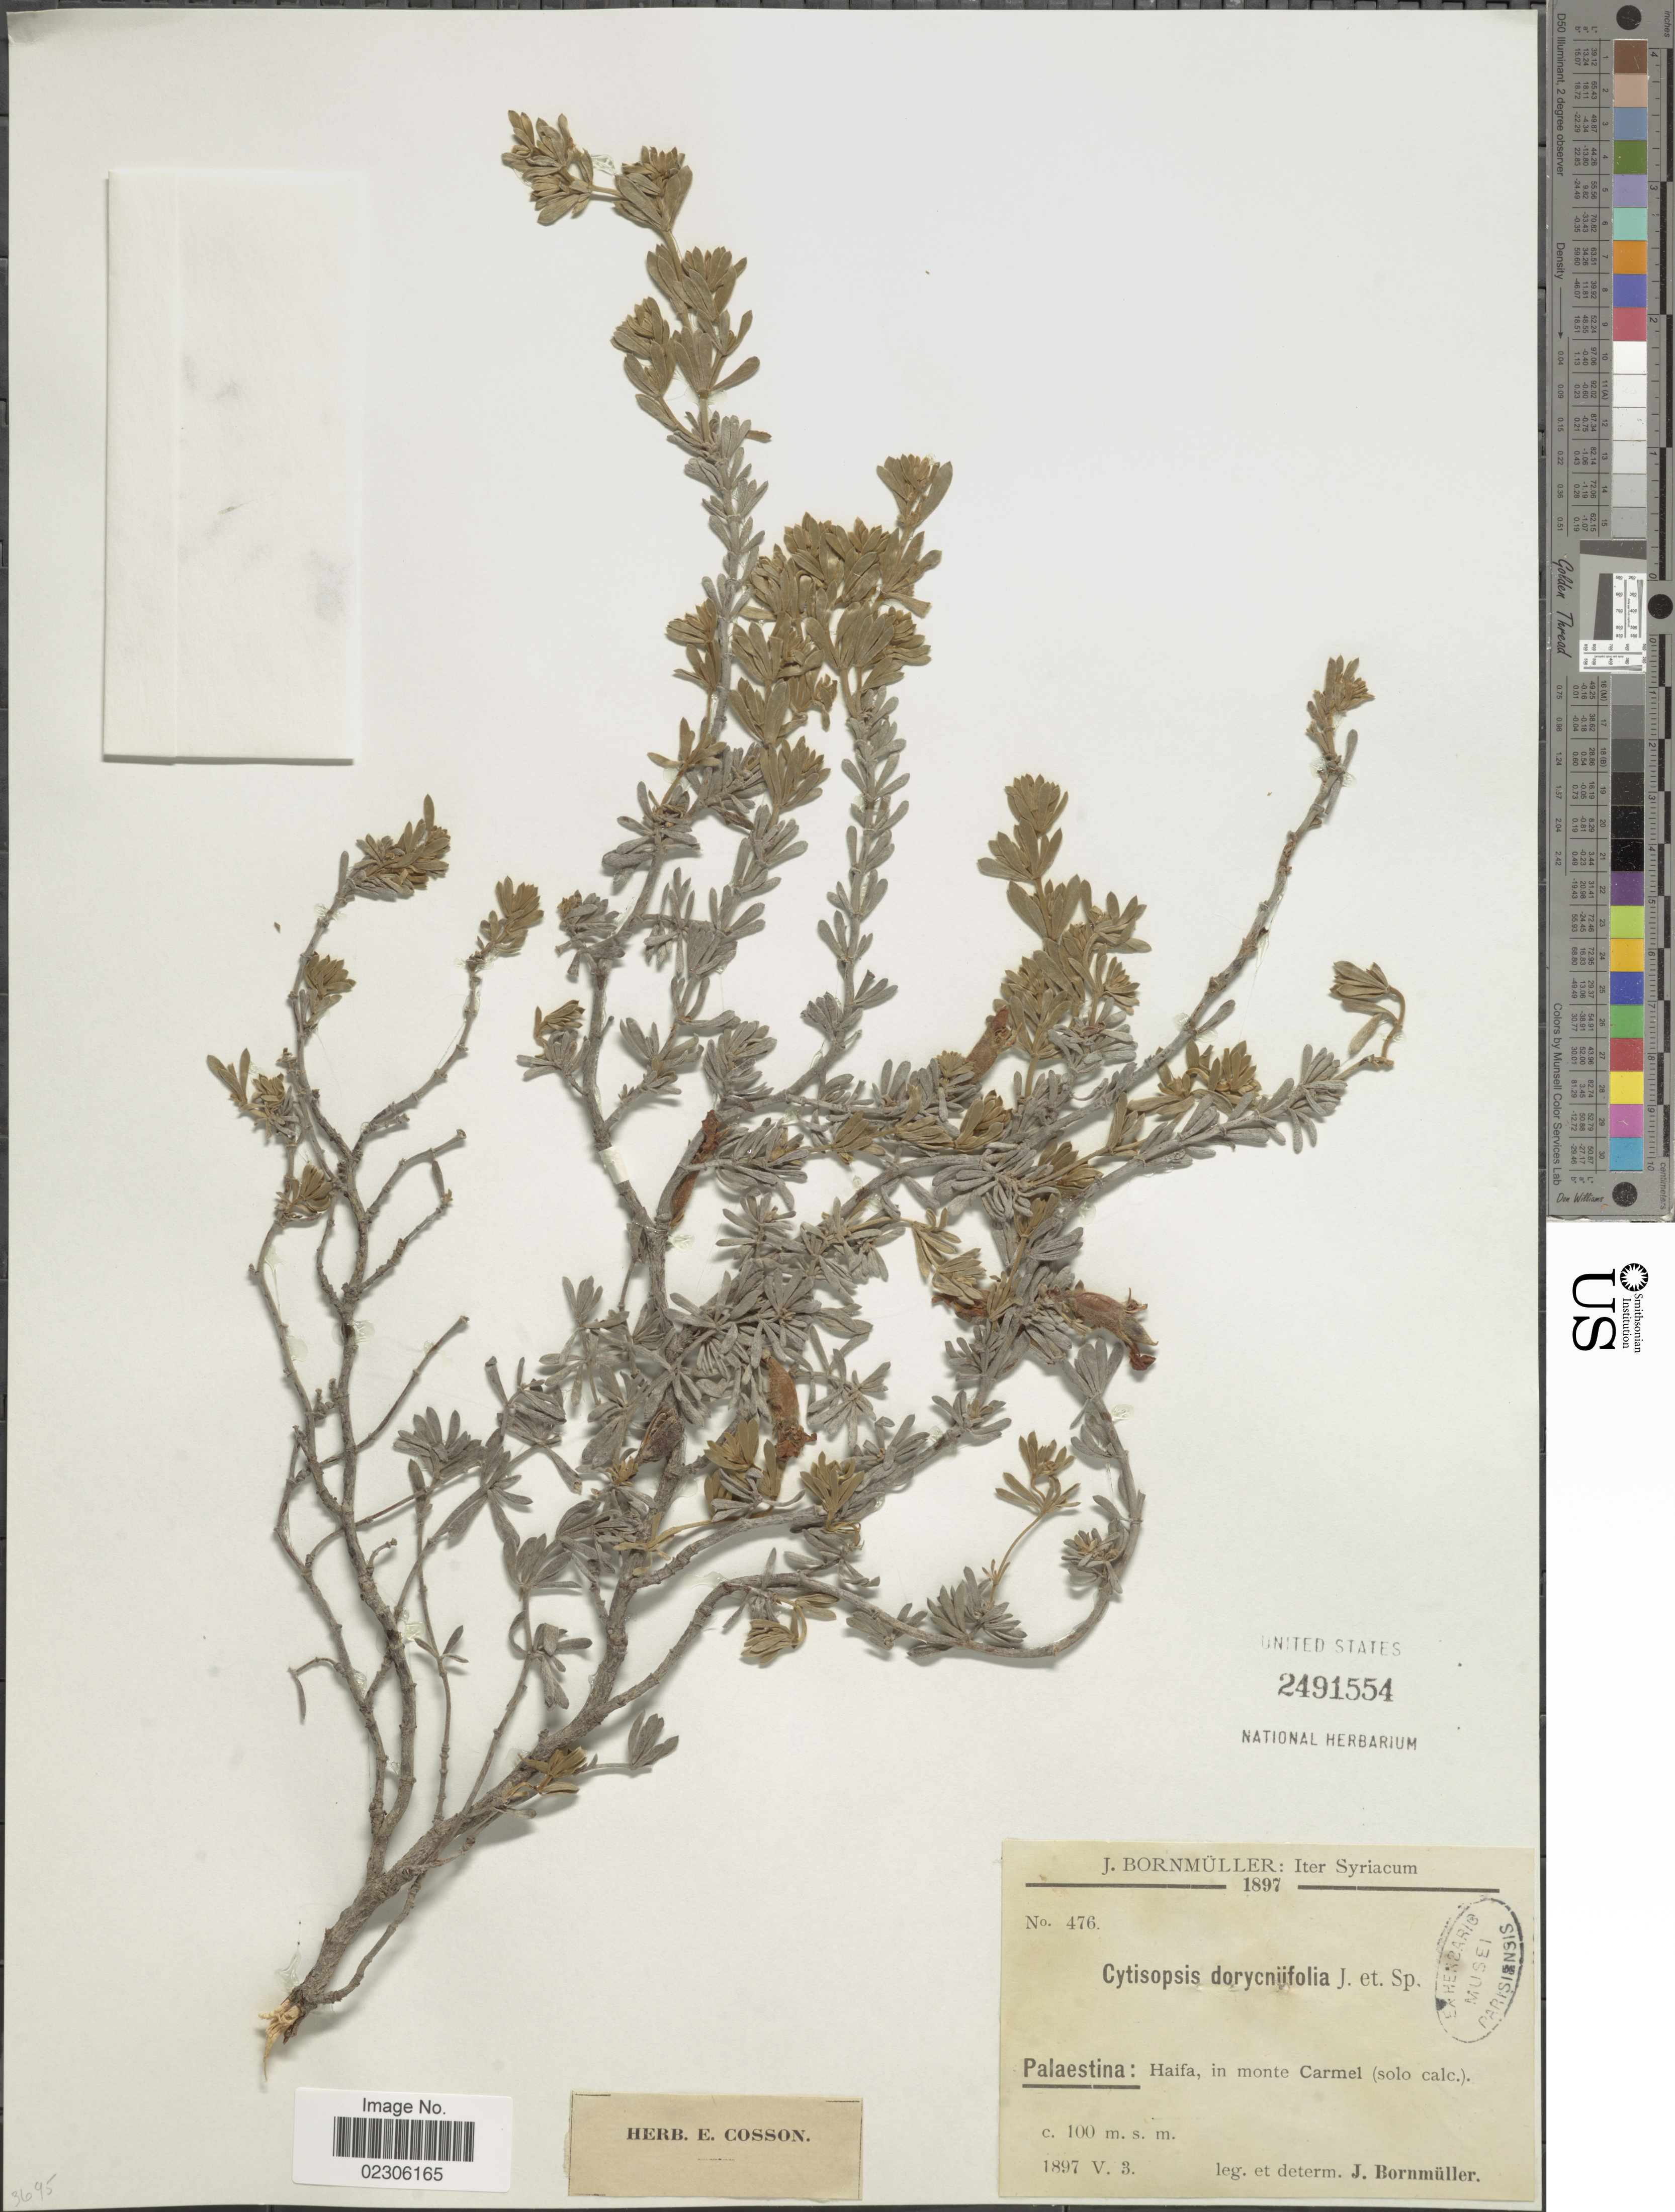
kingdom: Plantae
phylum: Tracheophyta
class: Magnoliopsida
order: Fabales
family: Fabaceae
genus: Cytisopsis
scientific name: Cytisopsis dorycniifolia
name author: Jaub. & Spach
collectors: J. Bornmüller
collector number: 476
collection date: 1897-05-03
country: Israel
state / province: Haifa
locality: Iter Syriacum, Palaestina: Haifa, in monte Carmel (solo calc)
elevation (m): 100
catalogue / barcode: US 2491554